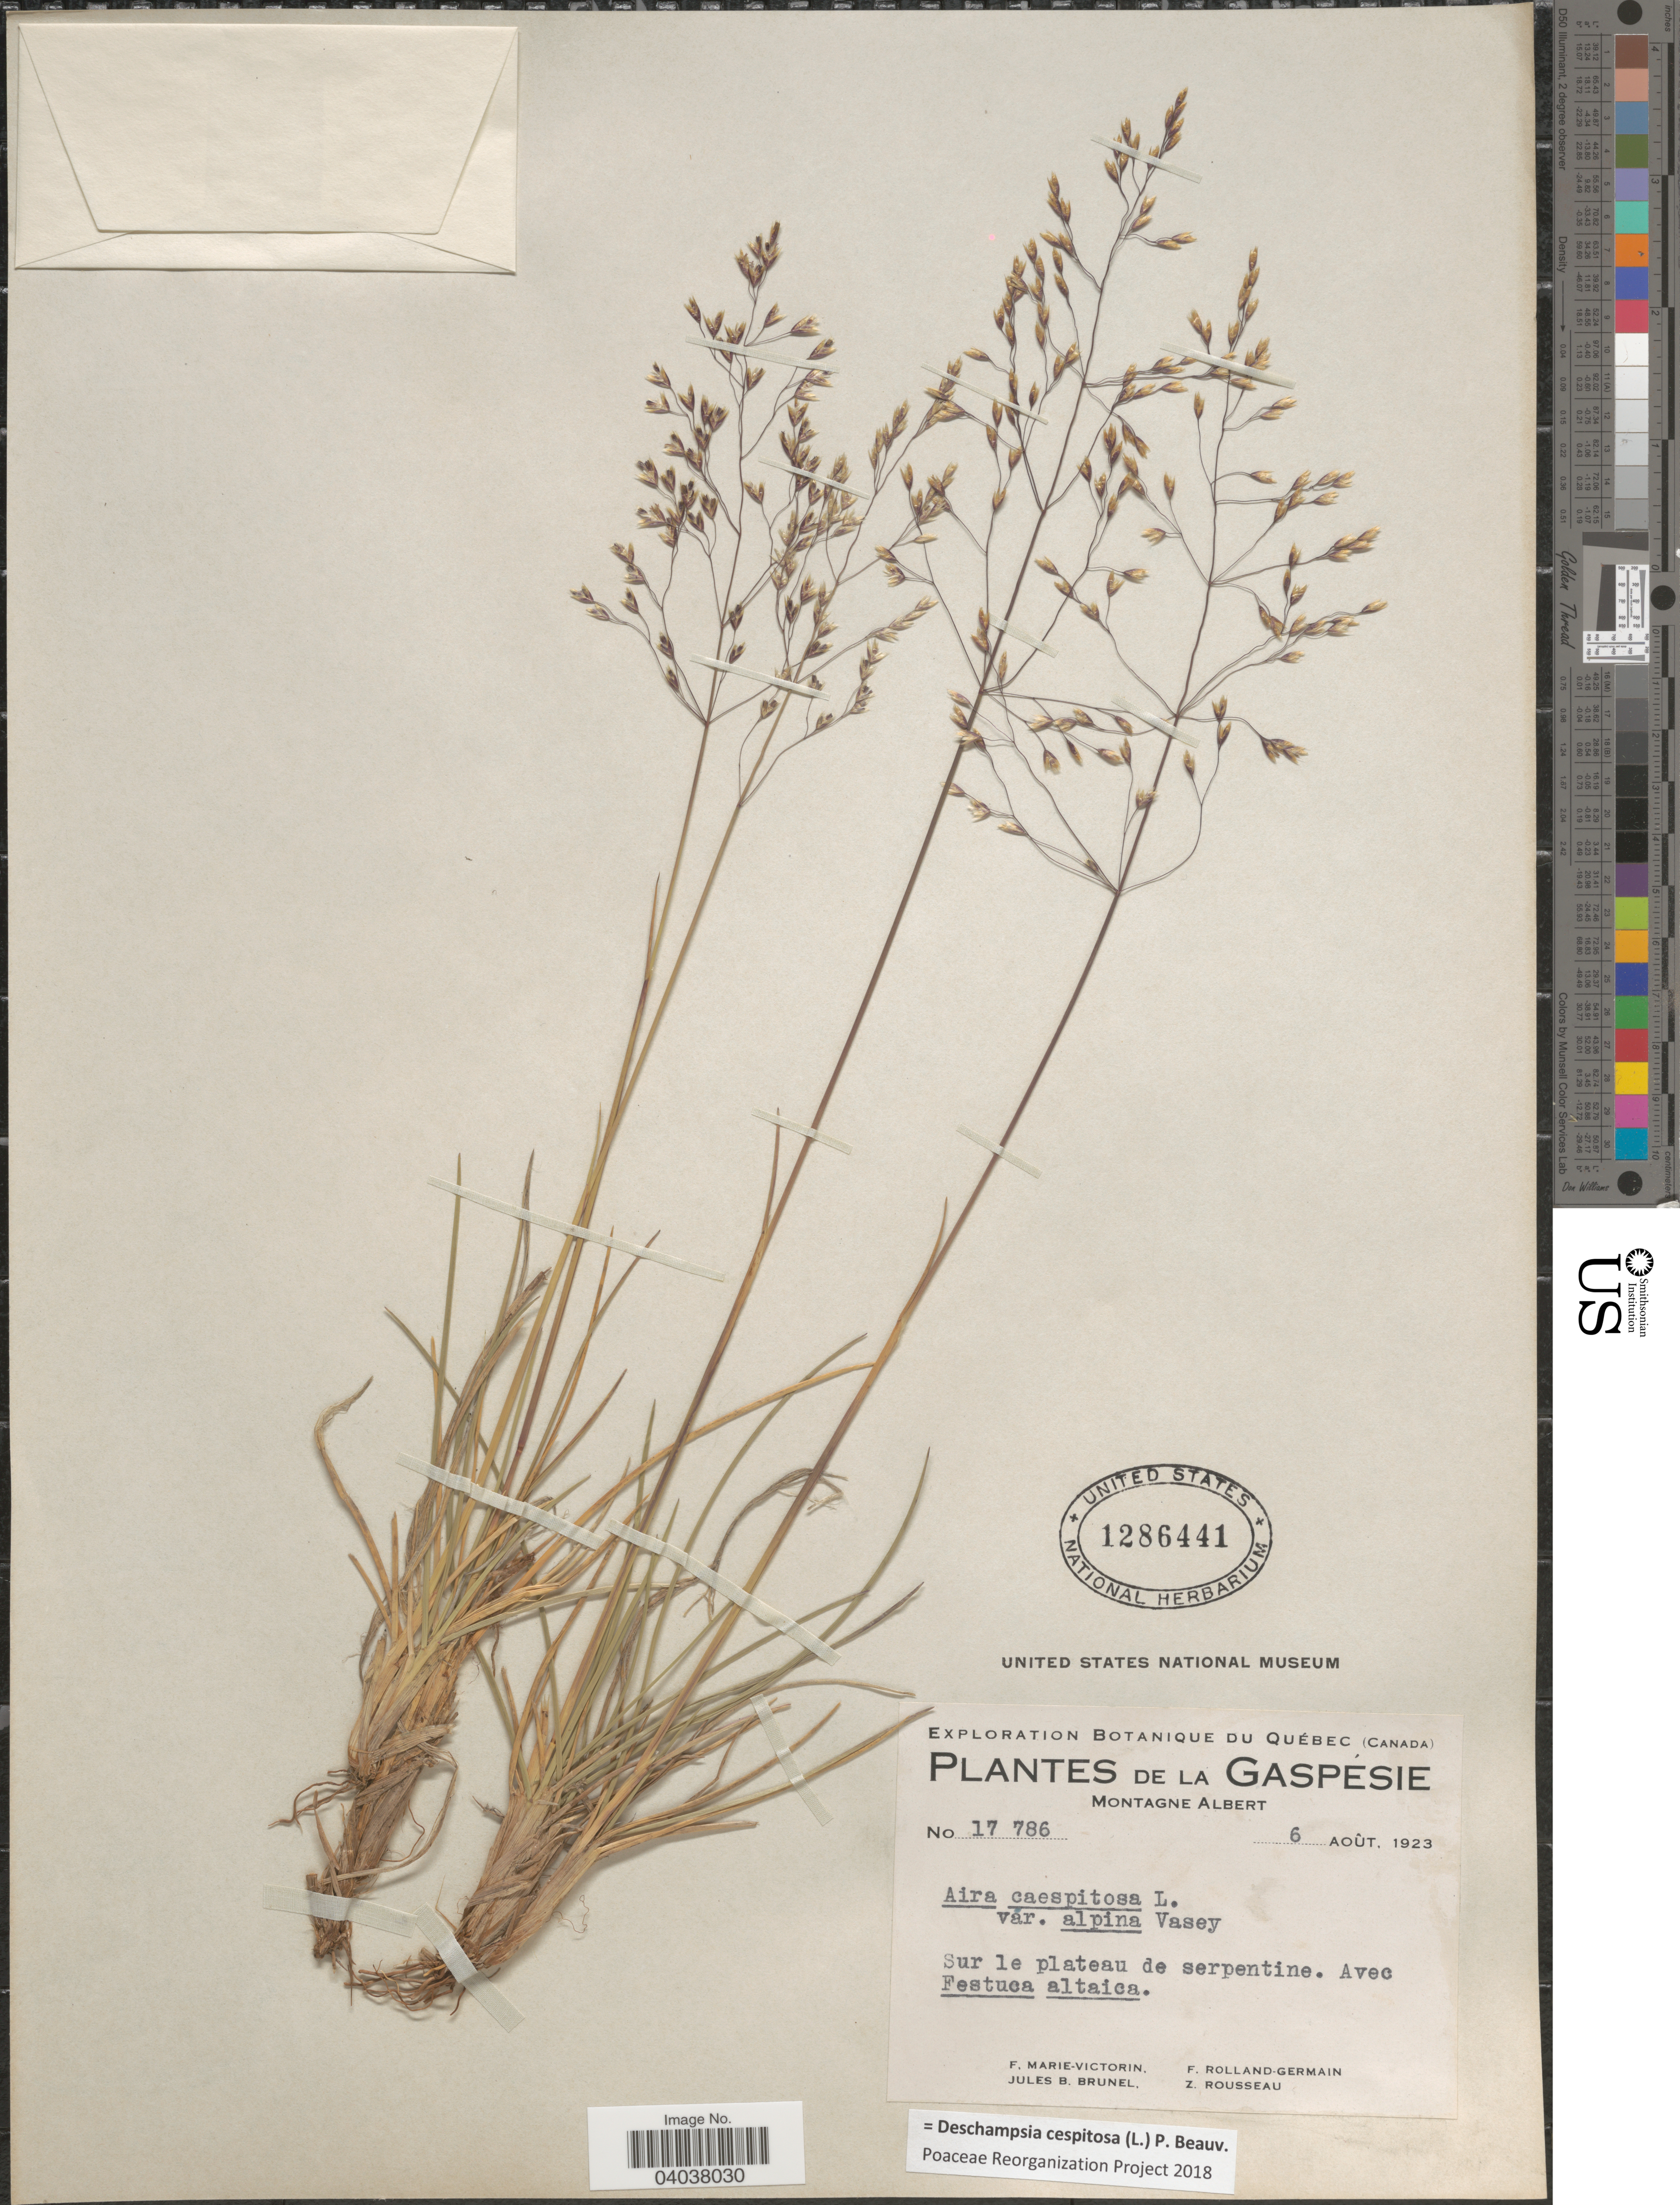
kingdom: Plantae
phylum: Tracheophyta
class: Liliopsida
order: Poales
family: Poaceae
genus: Deschampsia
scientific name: Deschampsia cespitosa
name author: (L.) P. Beauv.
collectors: F. Marie-Victorin, Rolland-Germain, J. Brunel & Z. Rousseau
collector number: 17786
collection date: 1923-08-06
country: Canada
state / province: Quebec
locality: La Gaspésie. Montagne Albert.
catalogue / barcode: US 1286441